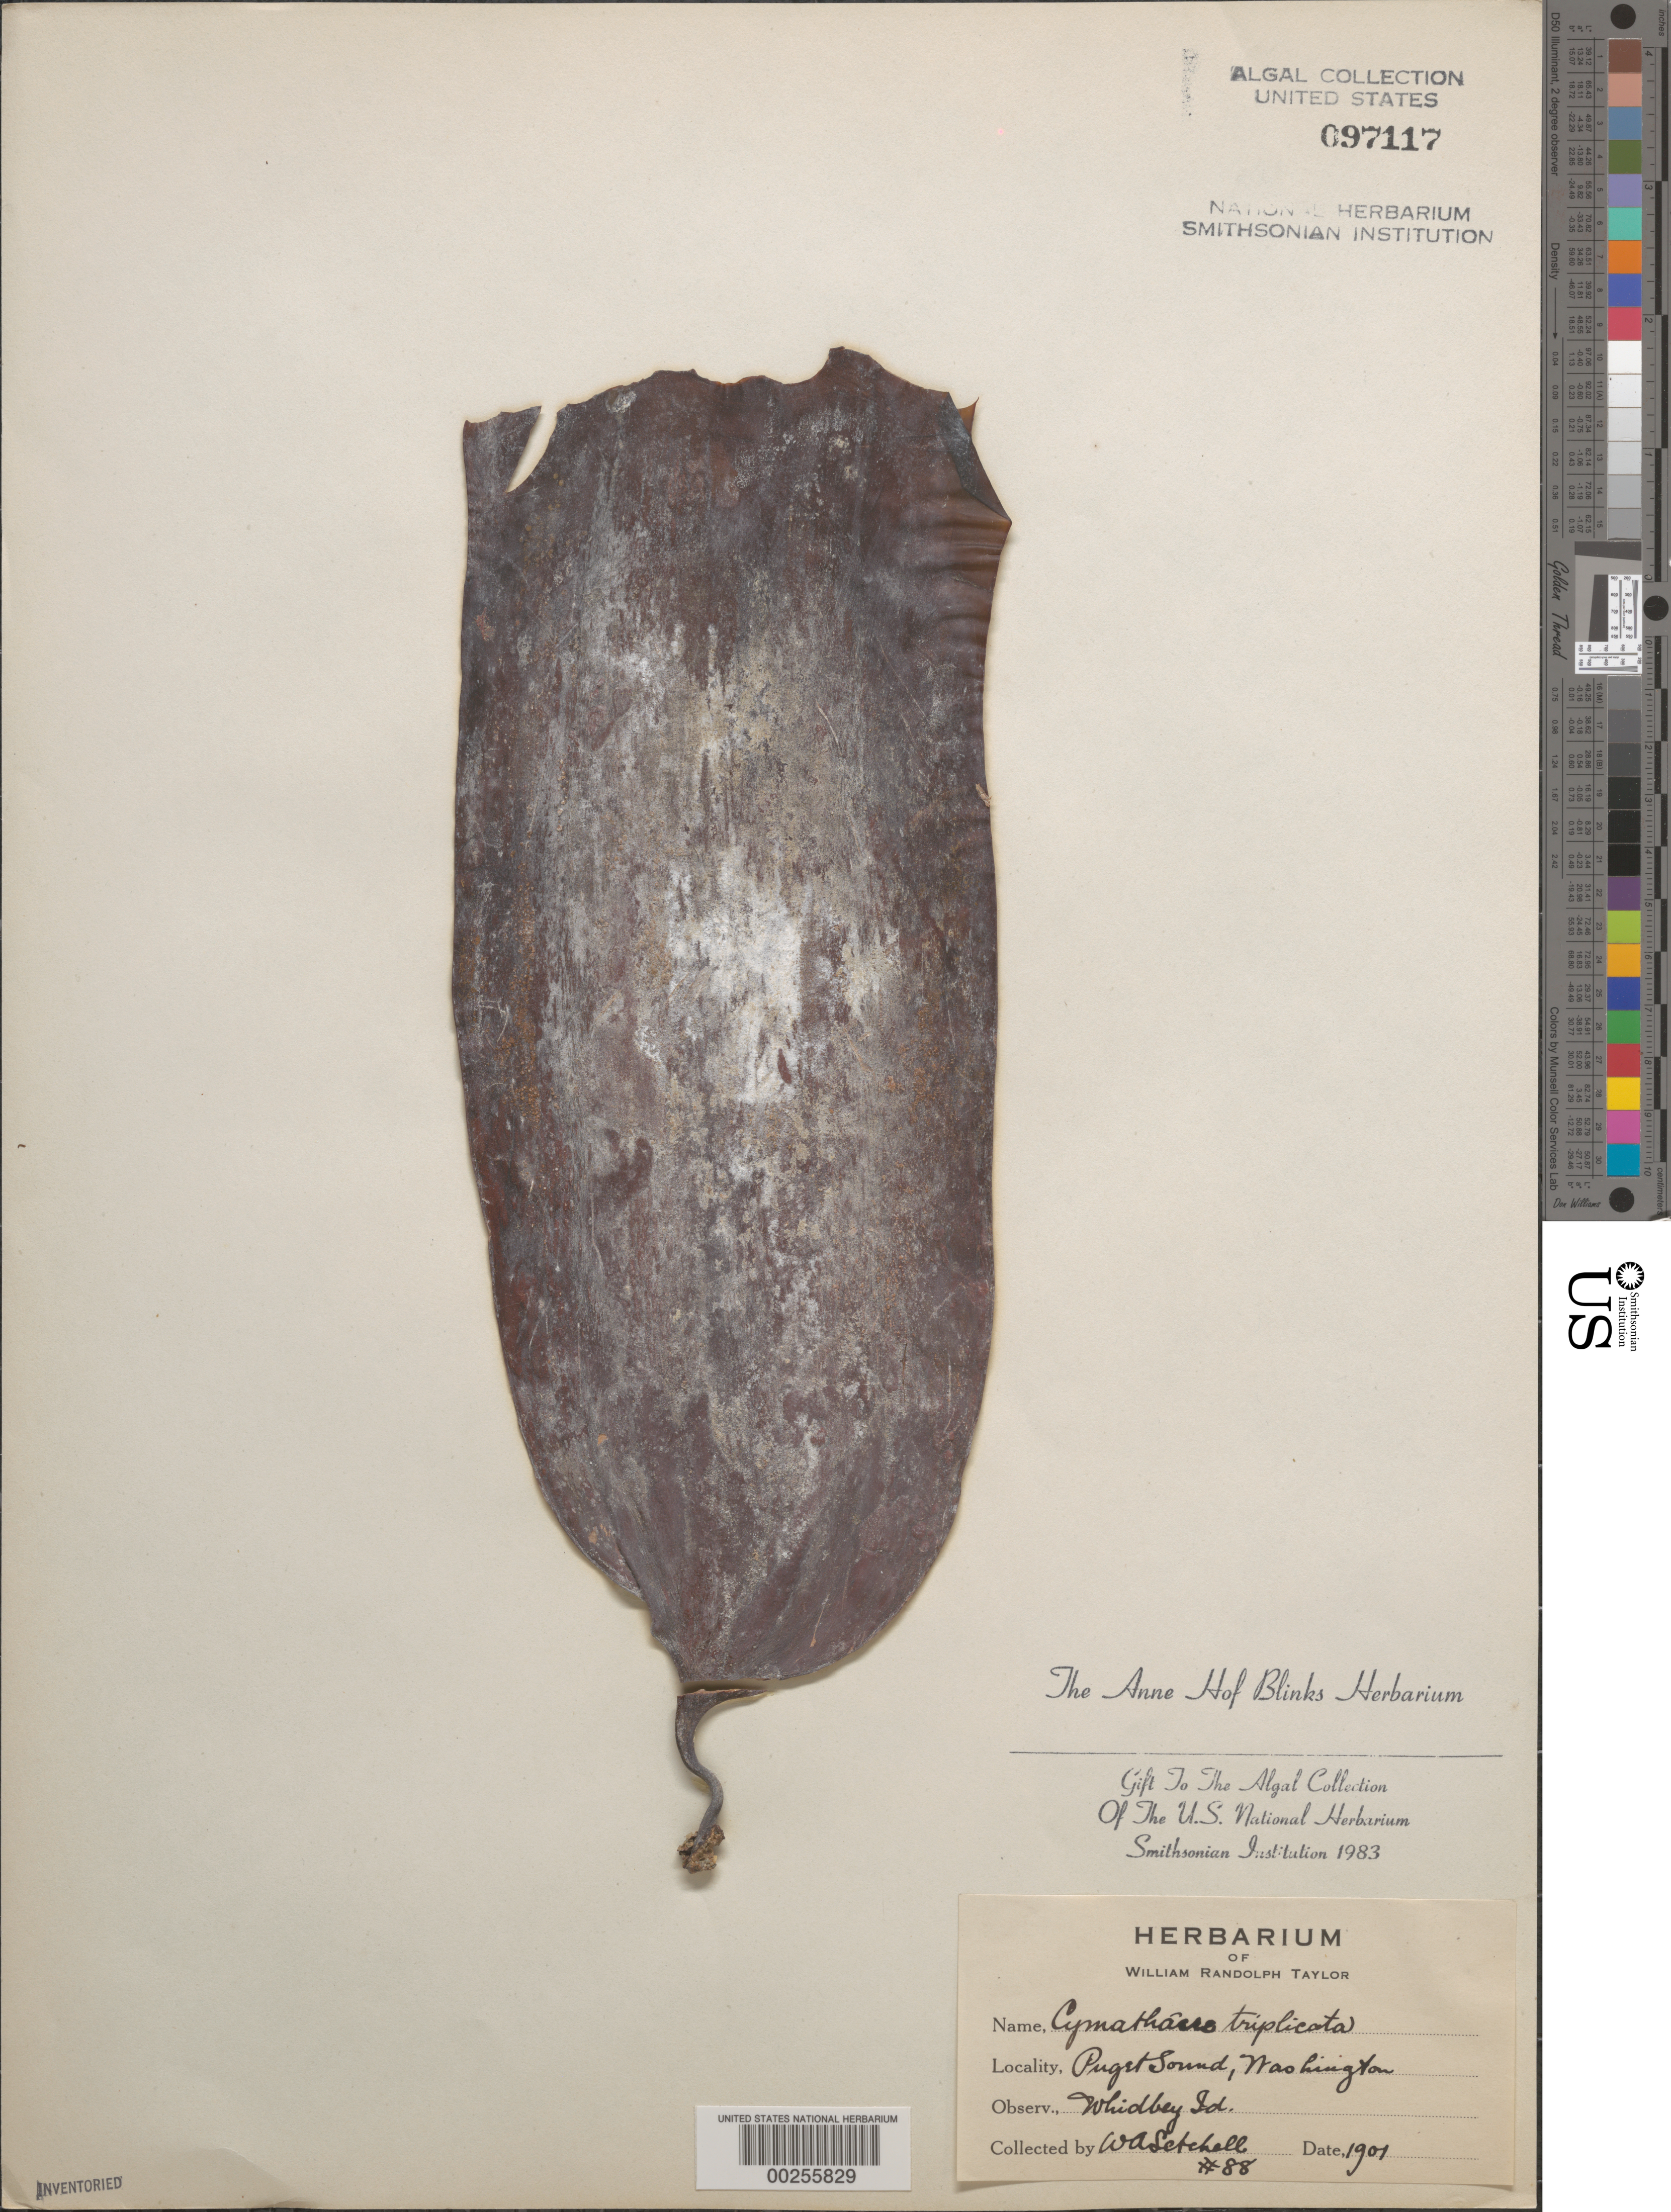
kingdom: Chromista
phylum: Ochrophyta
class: Phaeophyceae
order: Laminariales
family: Laminariaceae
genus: Cymathaere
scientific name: Cymathaere triplicata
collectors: W. Setchell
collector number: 88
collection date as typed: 1901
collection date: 1901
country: United States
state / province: Washington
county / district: Island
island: Whidbey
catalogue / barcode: US 97117